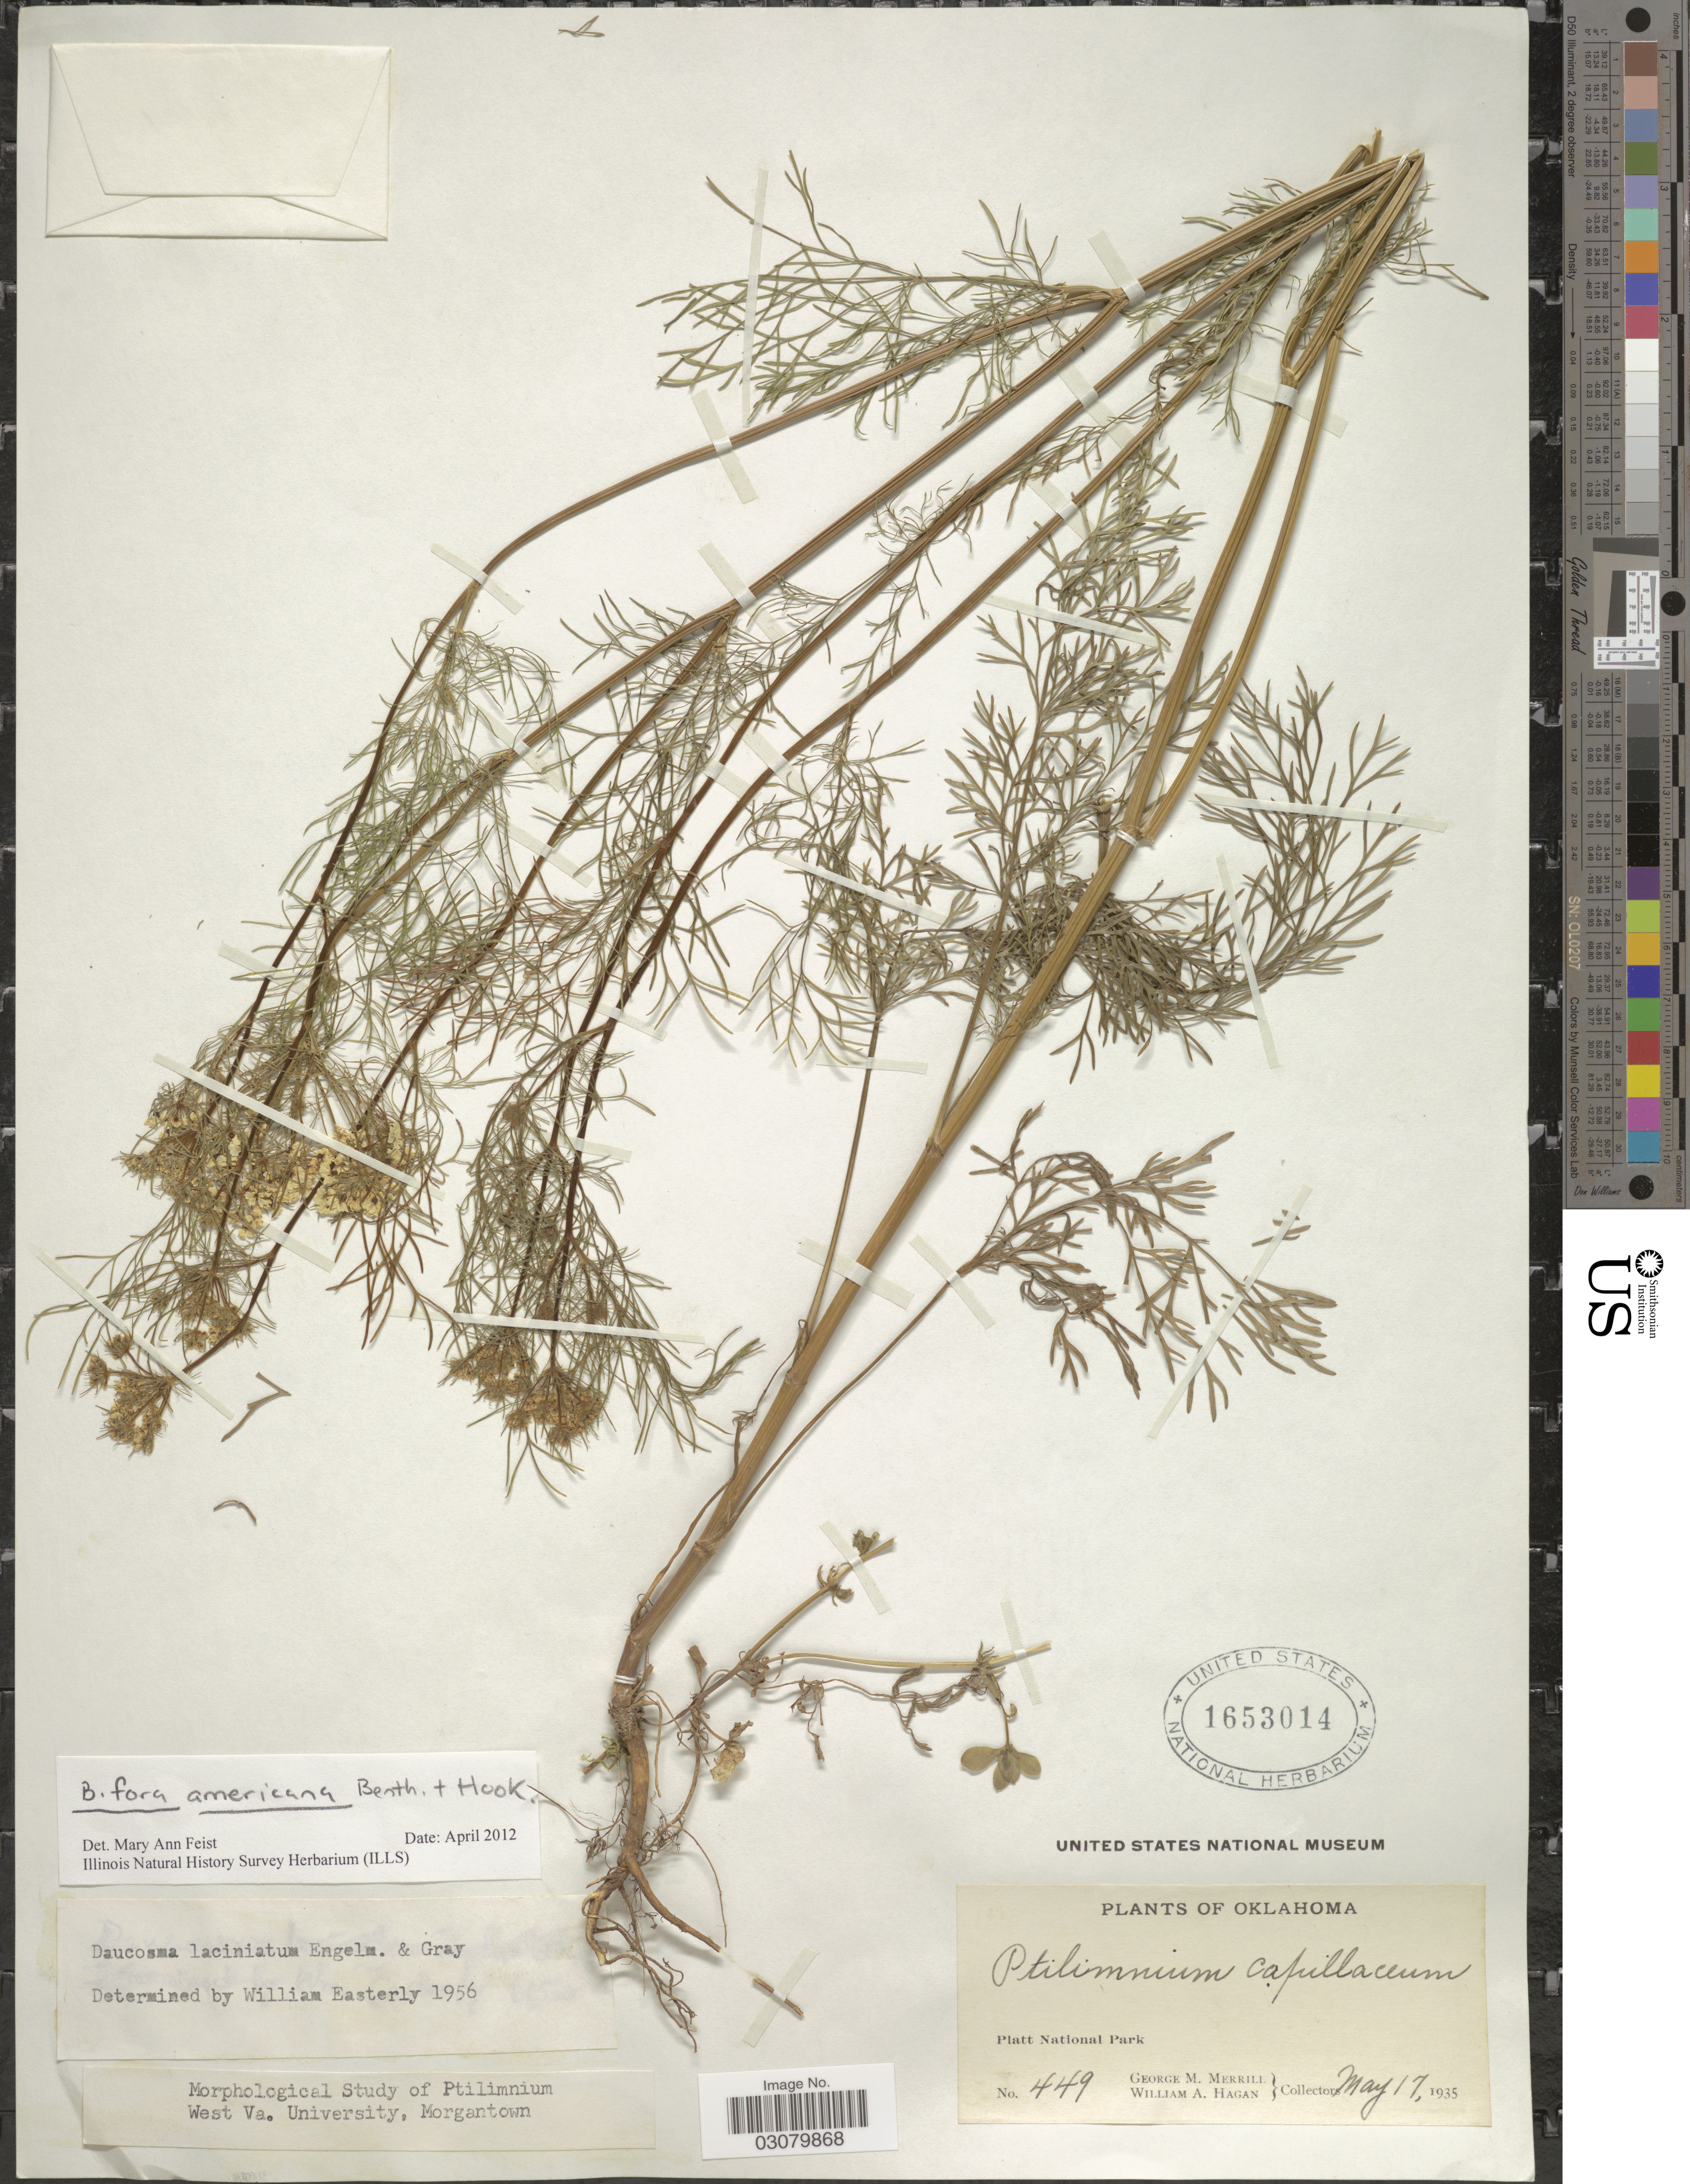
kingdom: Plantae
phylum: Tracheophyta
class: Magnoliopsida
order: Apiales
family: Apiaceae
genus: Bifora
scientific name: Bifora americana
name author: (DC.) Benth. & Hook. f. ex S. Watson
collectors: G. M. Merrill & W. Hagan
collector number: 449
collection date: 1935-05-17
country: United States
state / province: Oklahoma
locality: Platt National Park.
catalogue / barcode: US 1653014